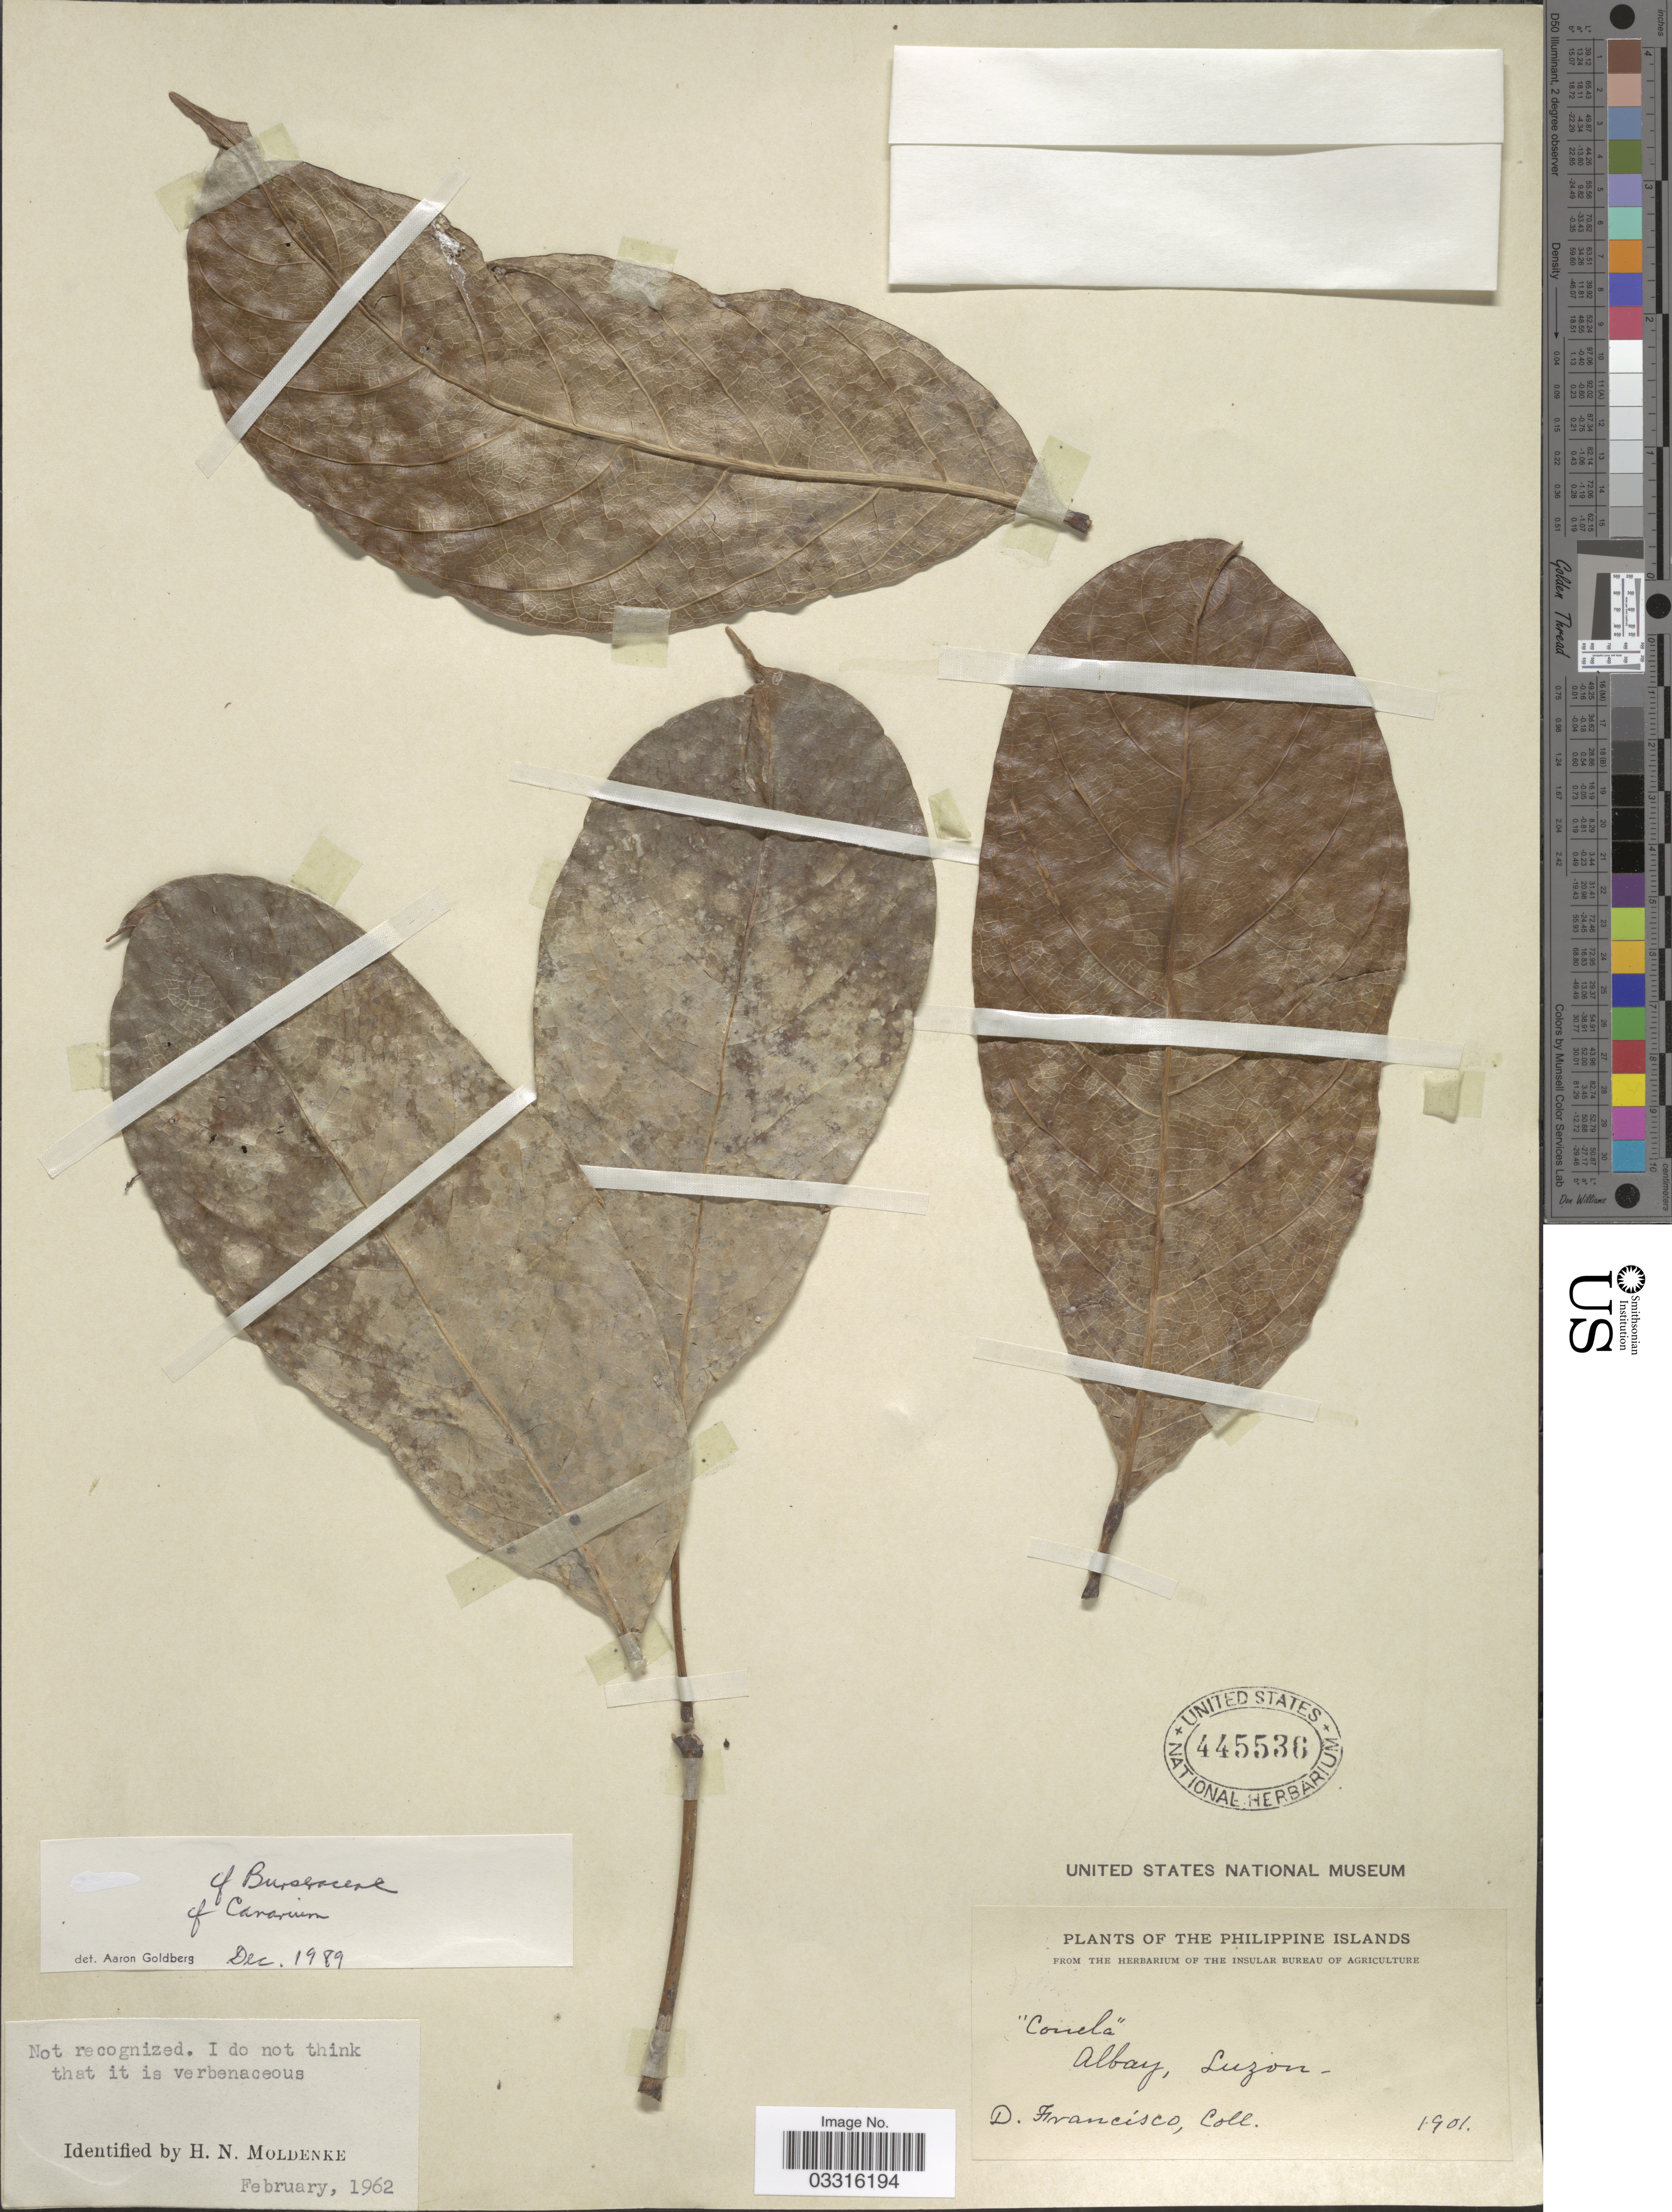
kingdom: Plantae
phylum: Tracheophyta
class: Magnoliopsida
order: Sapindales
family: Burseraceae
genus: Canarium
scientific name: Canarium sp.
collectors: D. Francisco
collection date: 1901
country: Philippines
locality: Albay, Luzon.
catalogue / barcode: US 445536